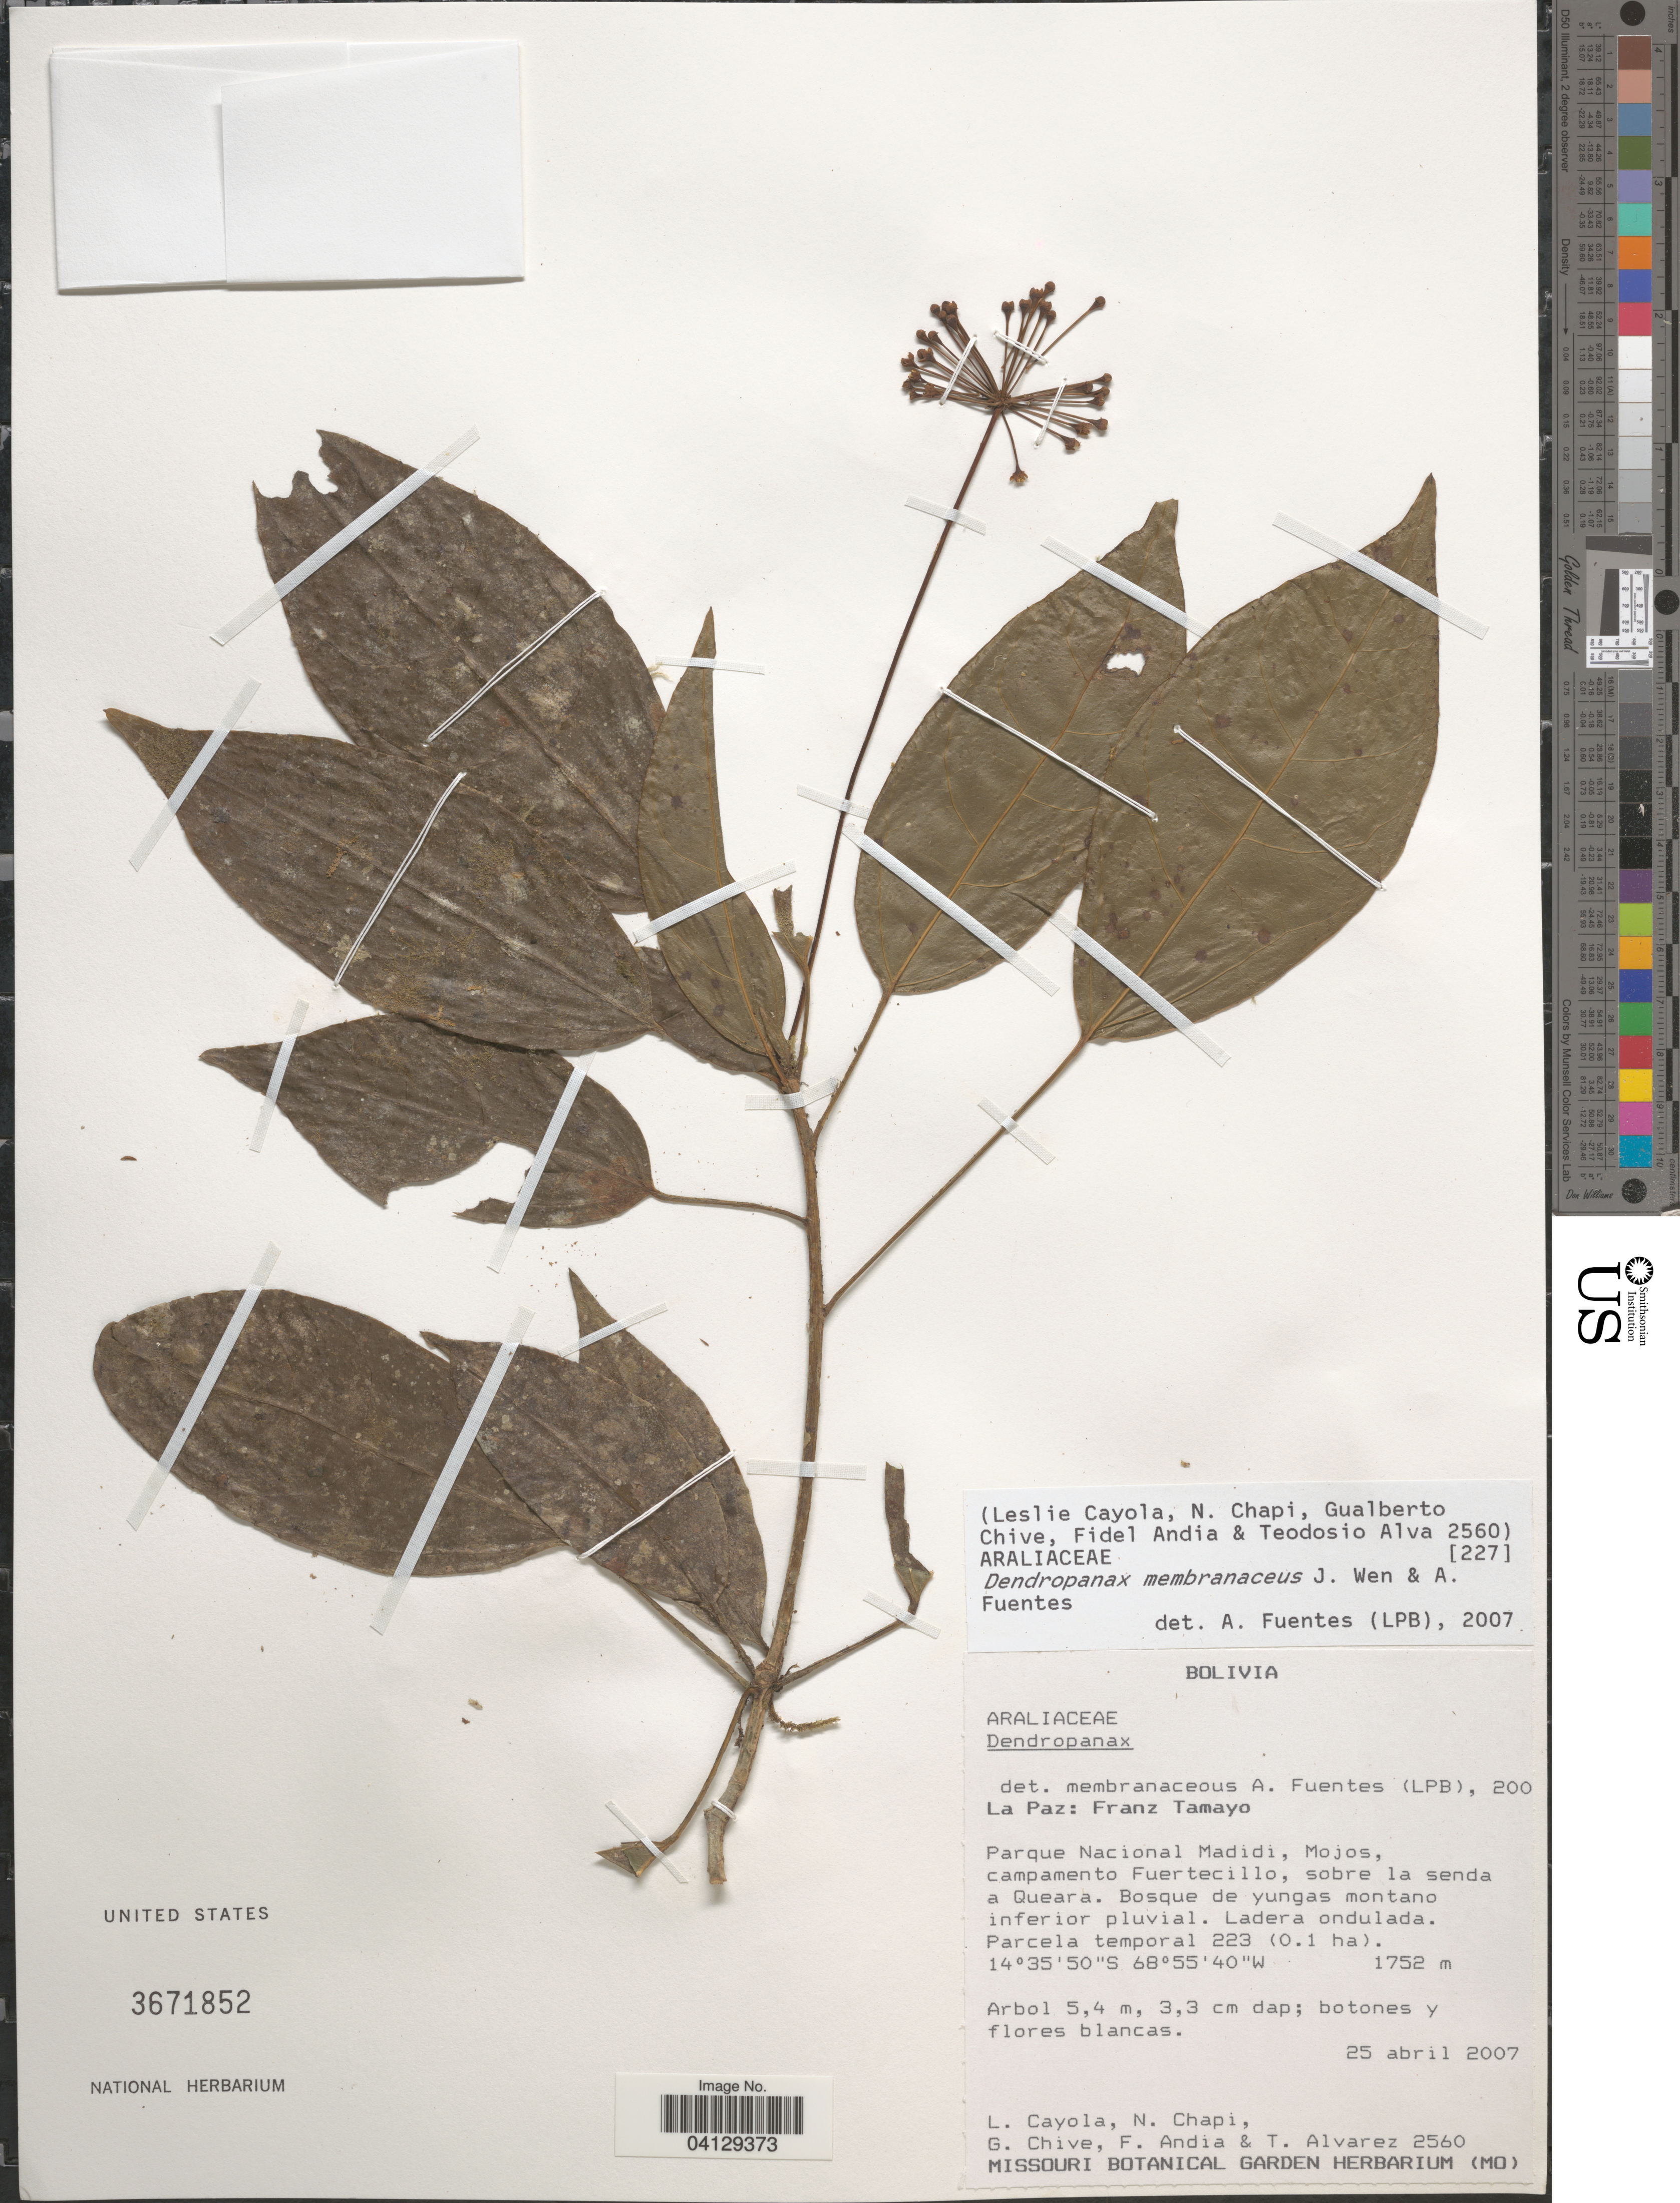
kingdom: Plantae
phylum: Tracheophyta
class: Magnoliopsida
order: Apiales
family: Araliaceae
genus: Dendropanax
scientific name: Dendropanax membranaceus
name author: J. Wen & A. Fuentes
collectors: L. Cayola, N. Chapi, G. Chive, F. Andia & T. Alvarez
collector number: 2560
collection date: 2007-04-25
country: Bolivia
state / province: La Paz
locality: Franz Tamayo. Parque Nacional Madidi, Mojos, campamento Fuertecillo.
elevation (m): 1752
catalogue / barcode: US 3671852